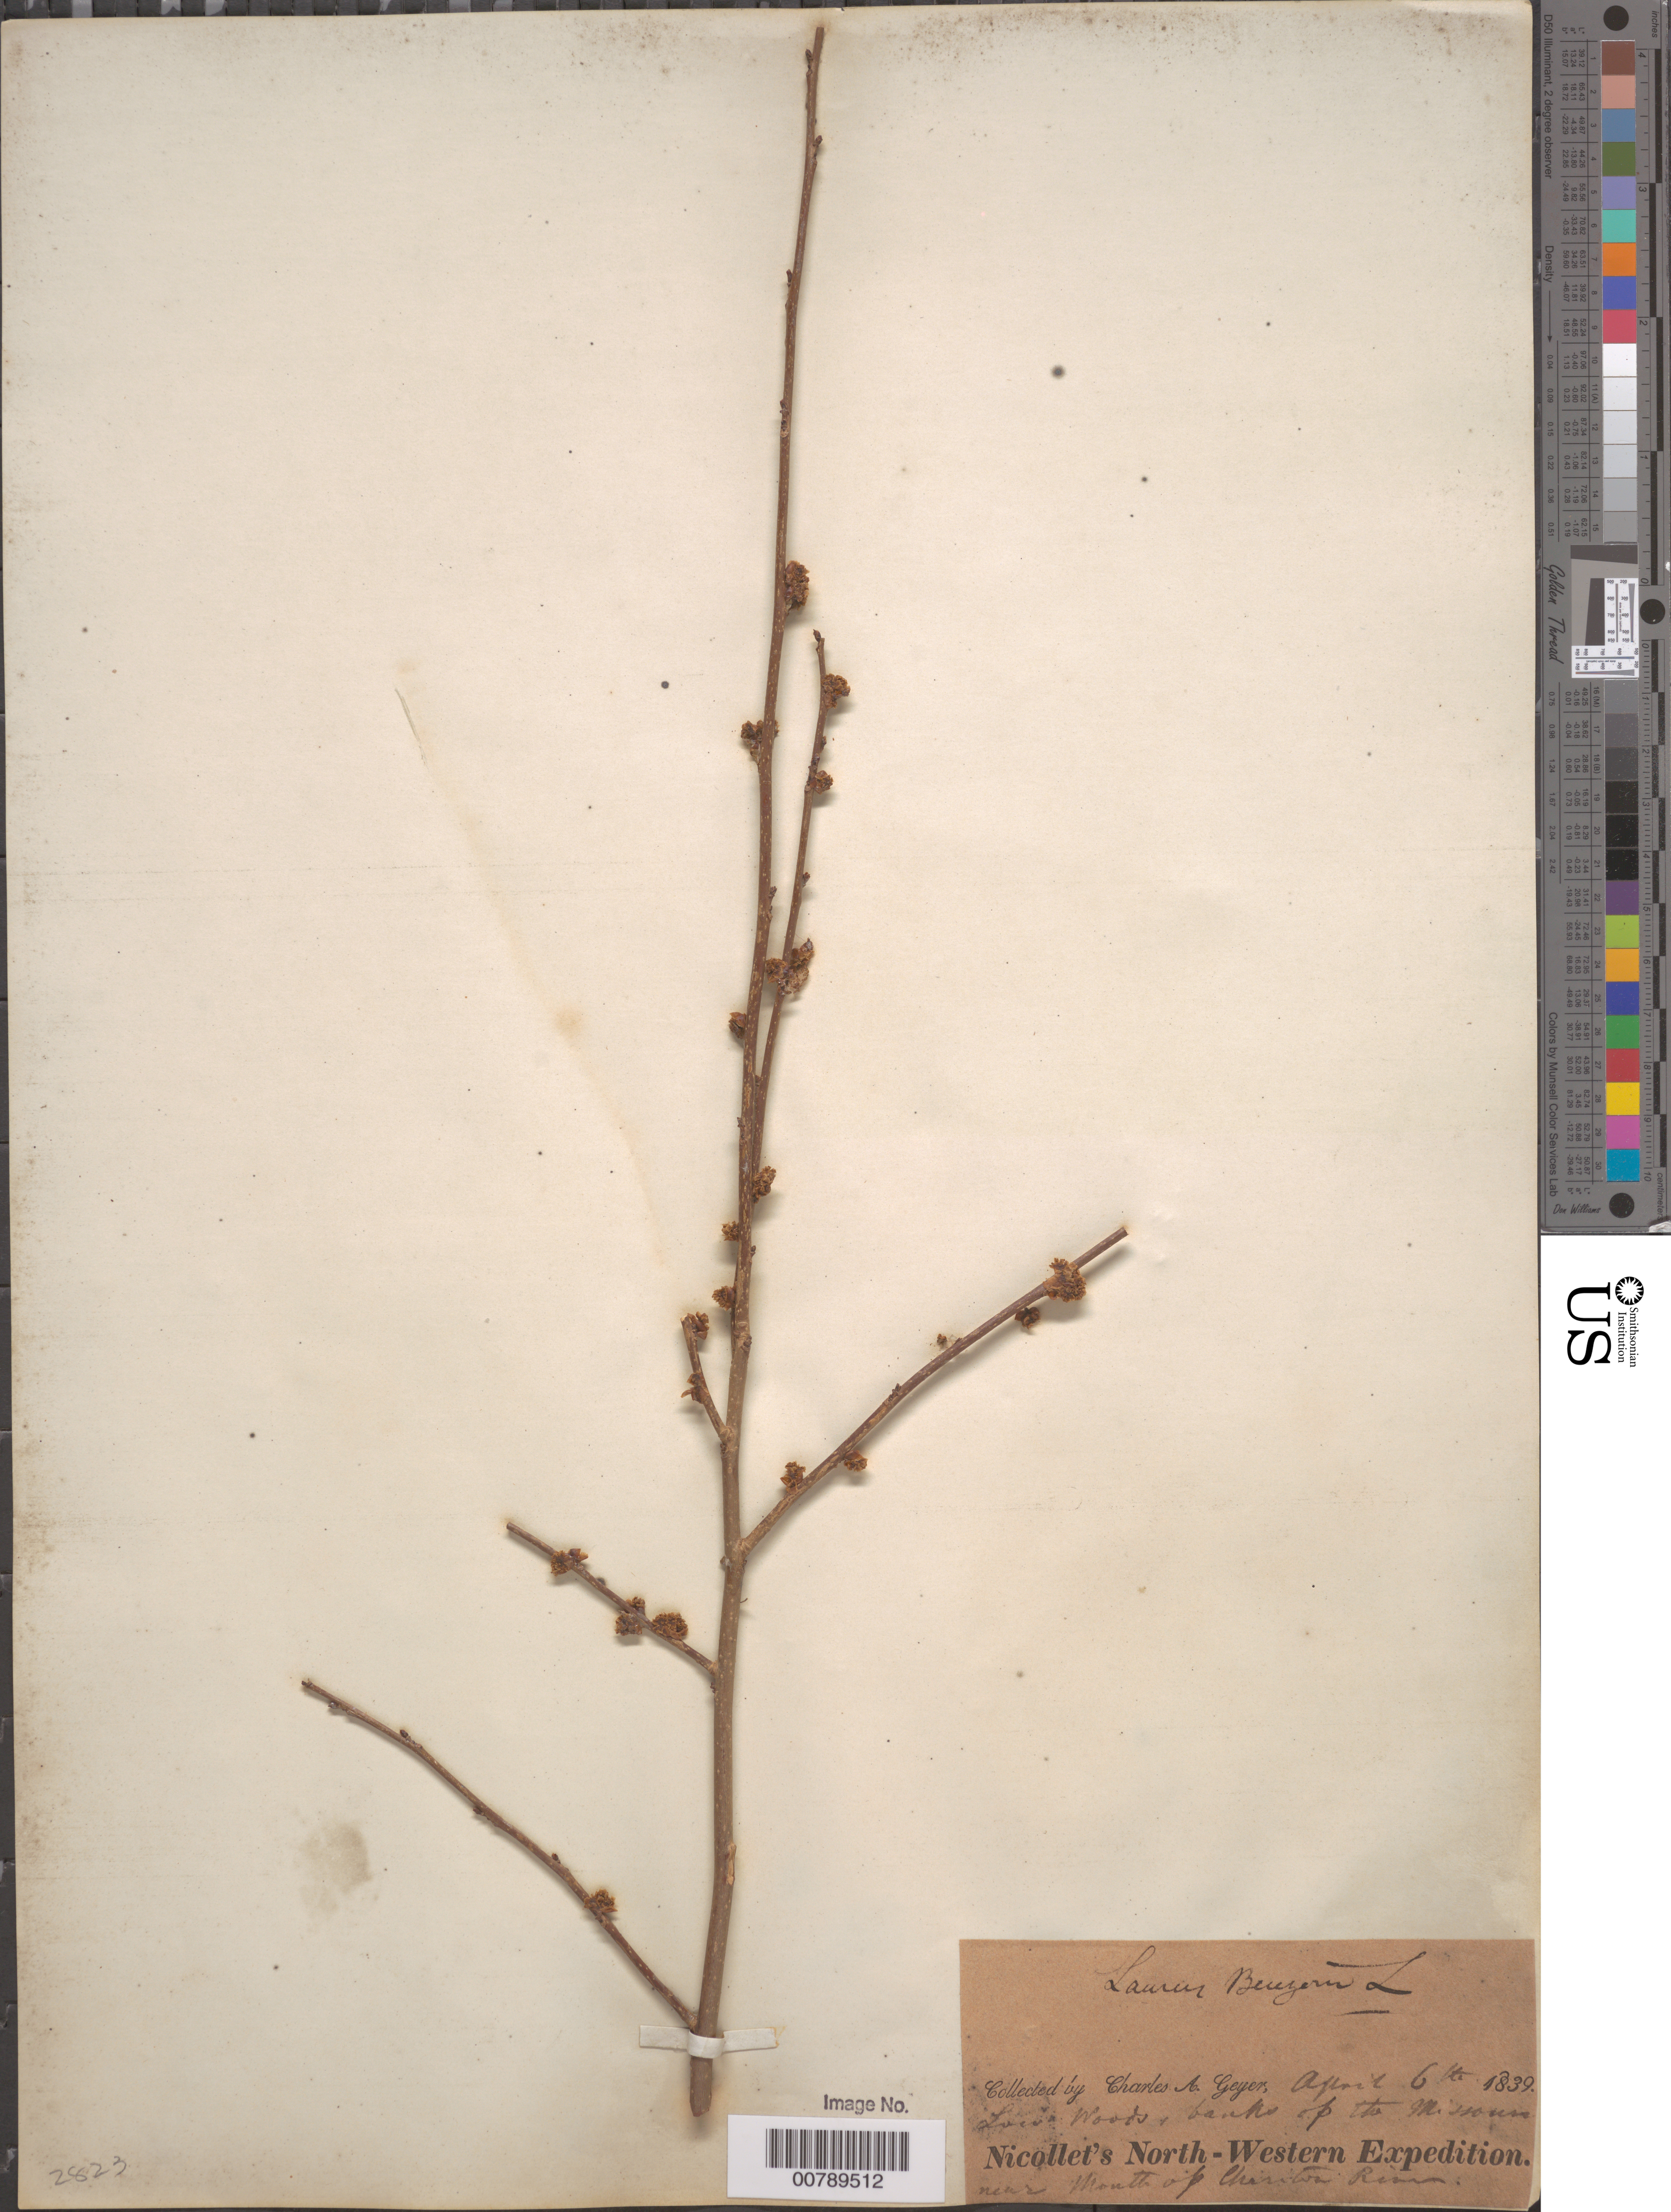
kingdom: Plantae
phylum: Tracheophyta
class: Magnoliopsida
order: Laurales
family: Lauraceae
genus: Lindera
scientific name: Lindera benzoin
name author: (L.) Blume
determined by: Strong, Mark T.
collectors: C. A. Geyer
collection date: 1839-04-06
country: United States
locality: Banks of the Missouri near Mouth of Chariton River. North-Western.